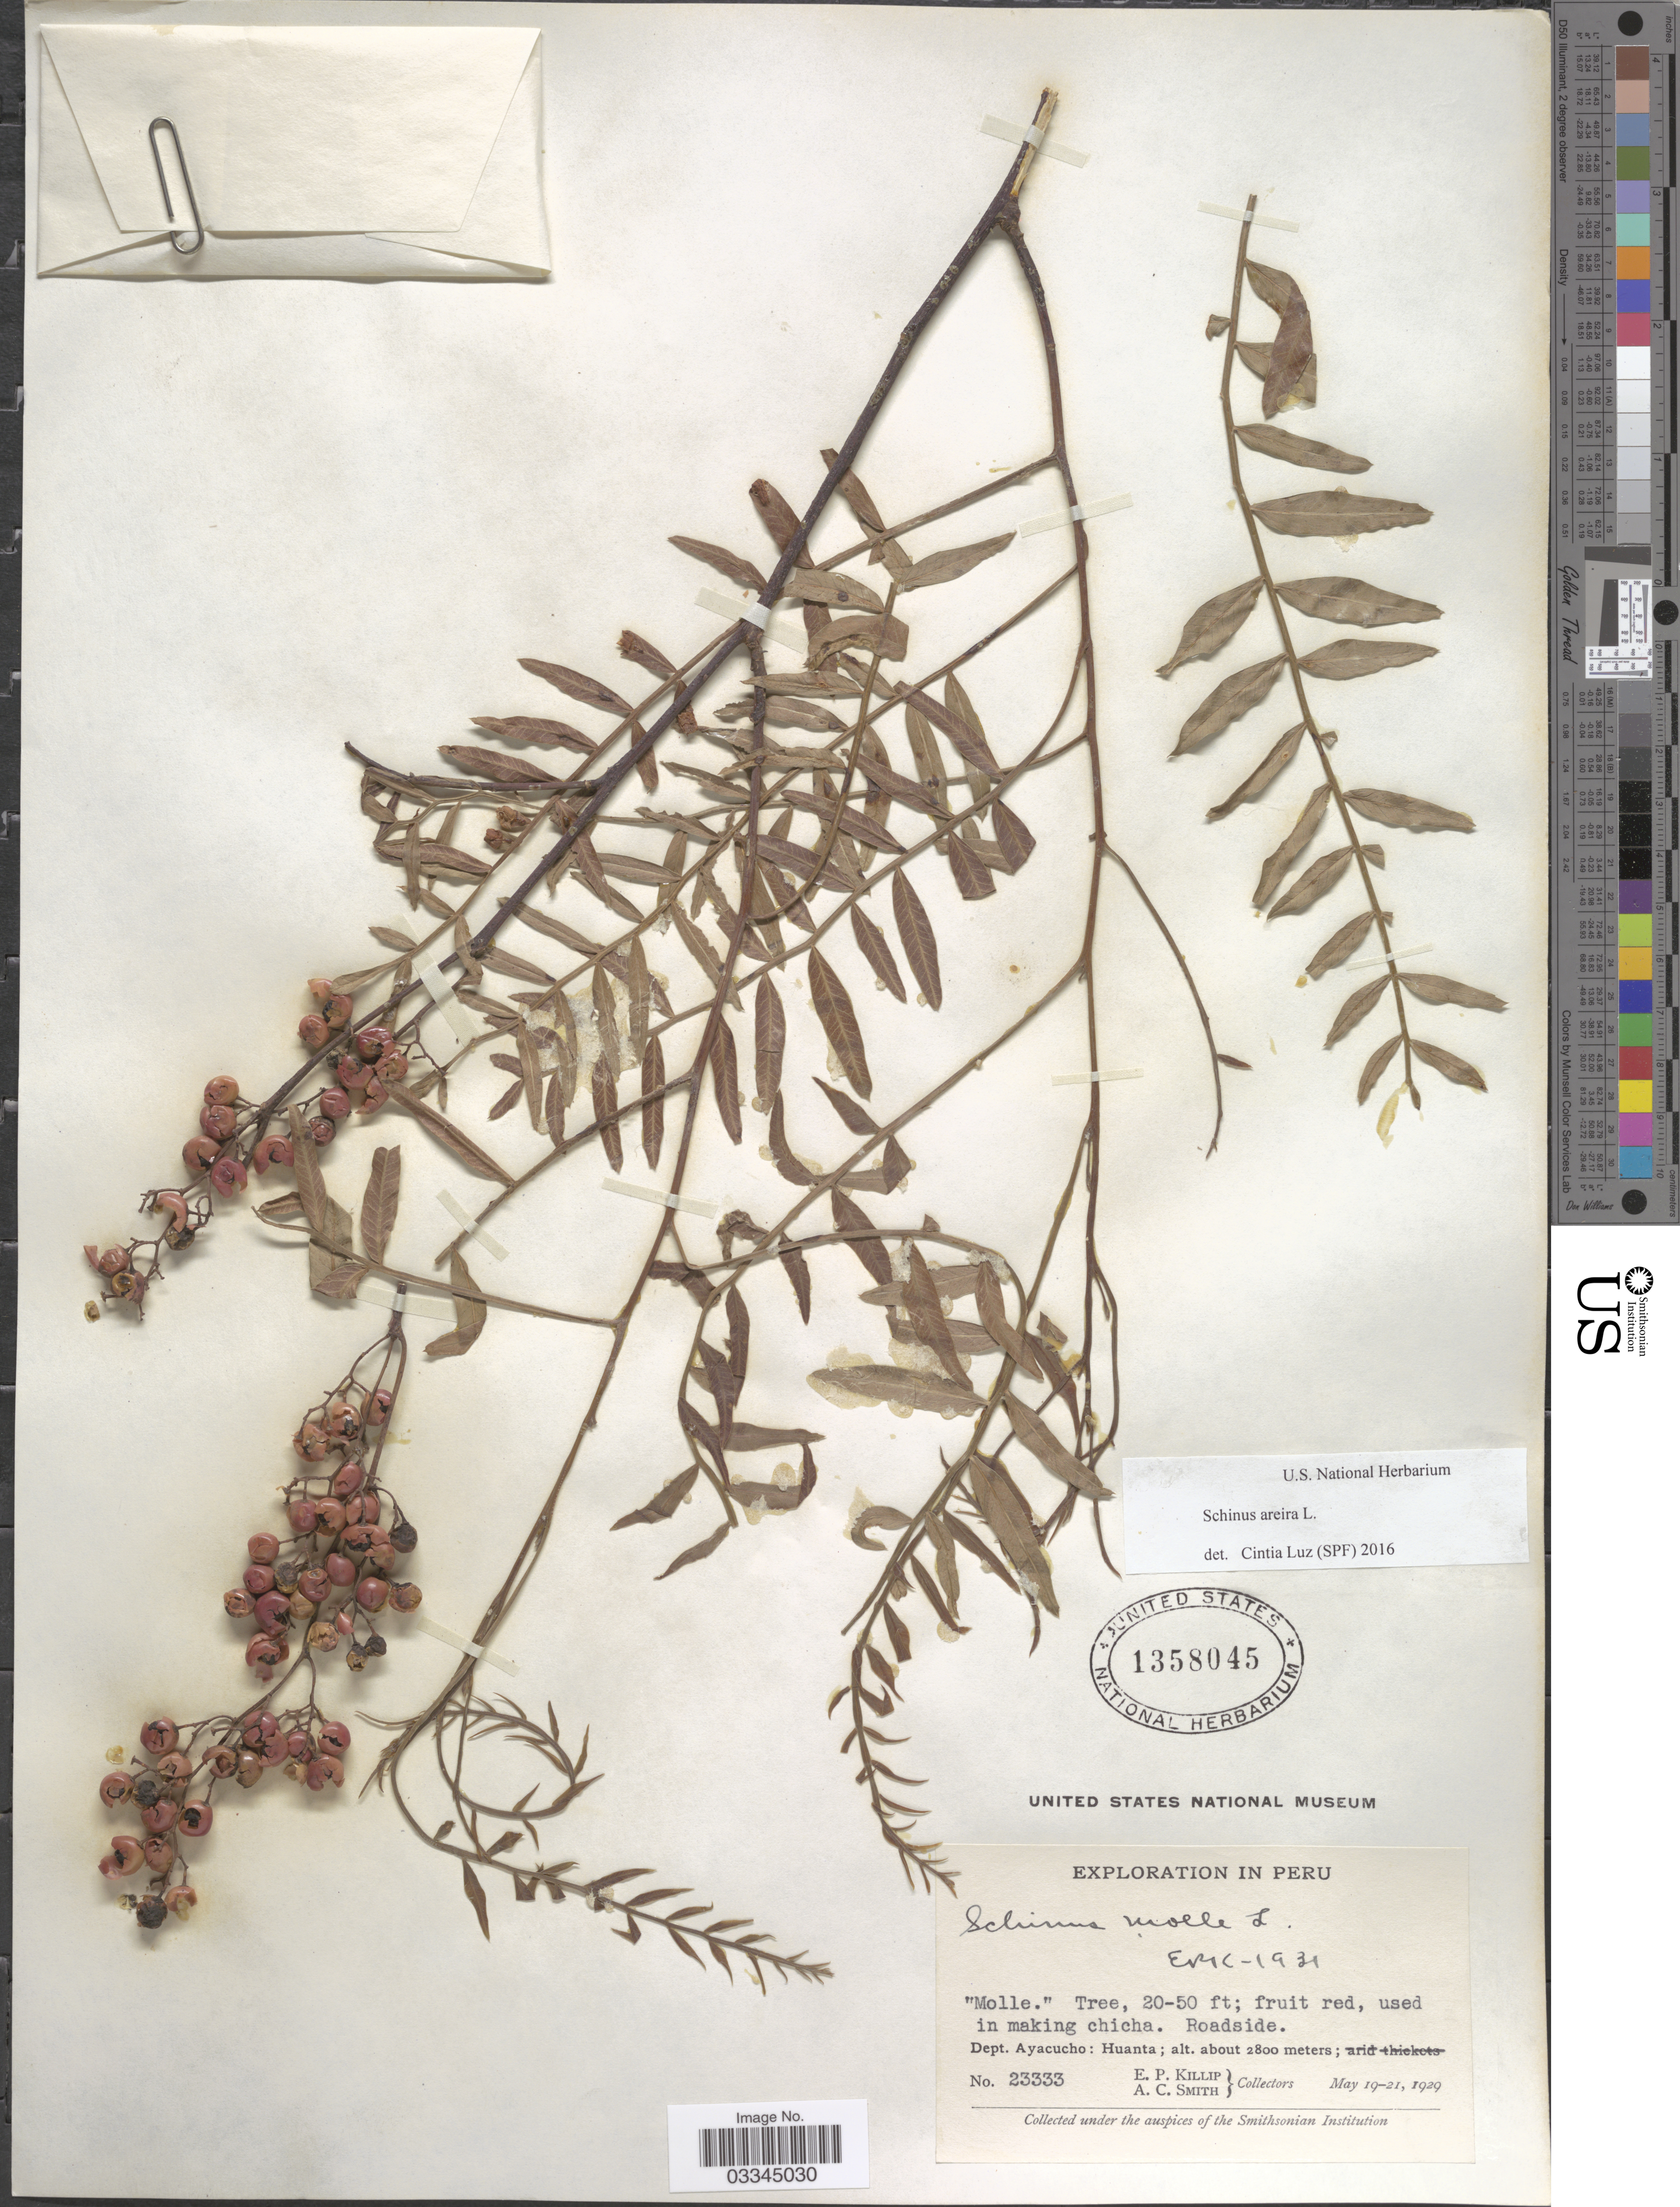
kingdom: Plantae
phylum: Tracheophyta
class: Magnoliopsida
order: Sapindales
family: Anacardiaceae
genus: Schinus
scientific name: Schinus areira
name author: L.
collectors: E. P. Killip & A. C. Smith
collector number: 23333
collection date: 1929-05-19/1929-05-21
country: Peru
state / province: Ayacucho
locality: Dept. Ayacucho: Huanta.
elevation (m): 2800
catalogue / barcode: US 1358045